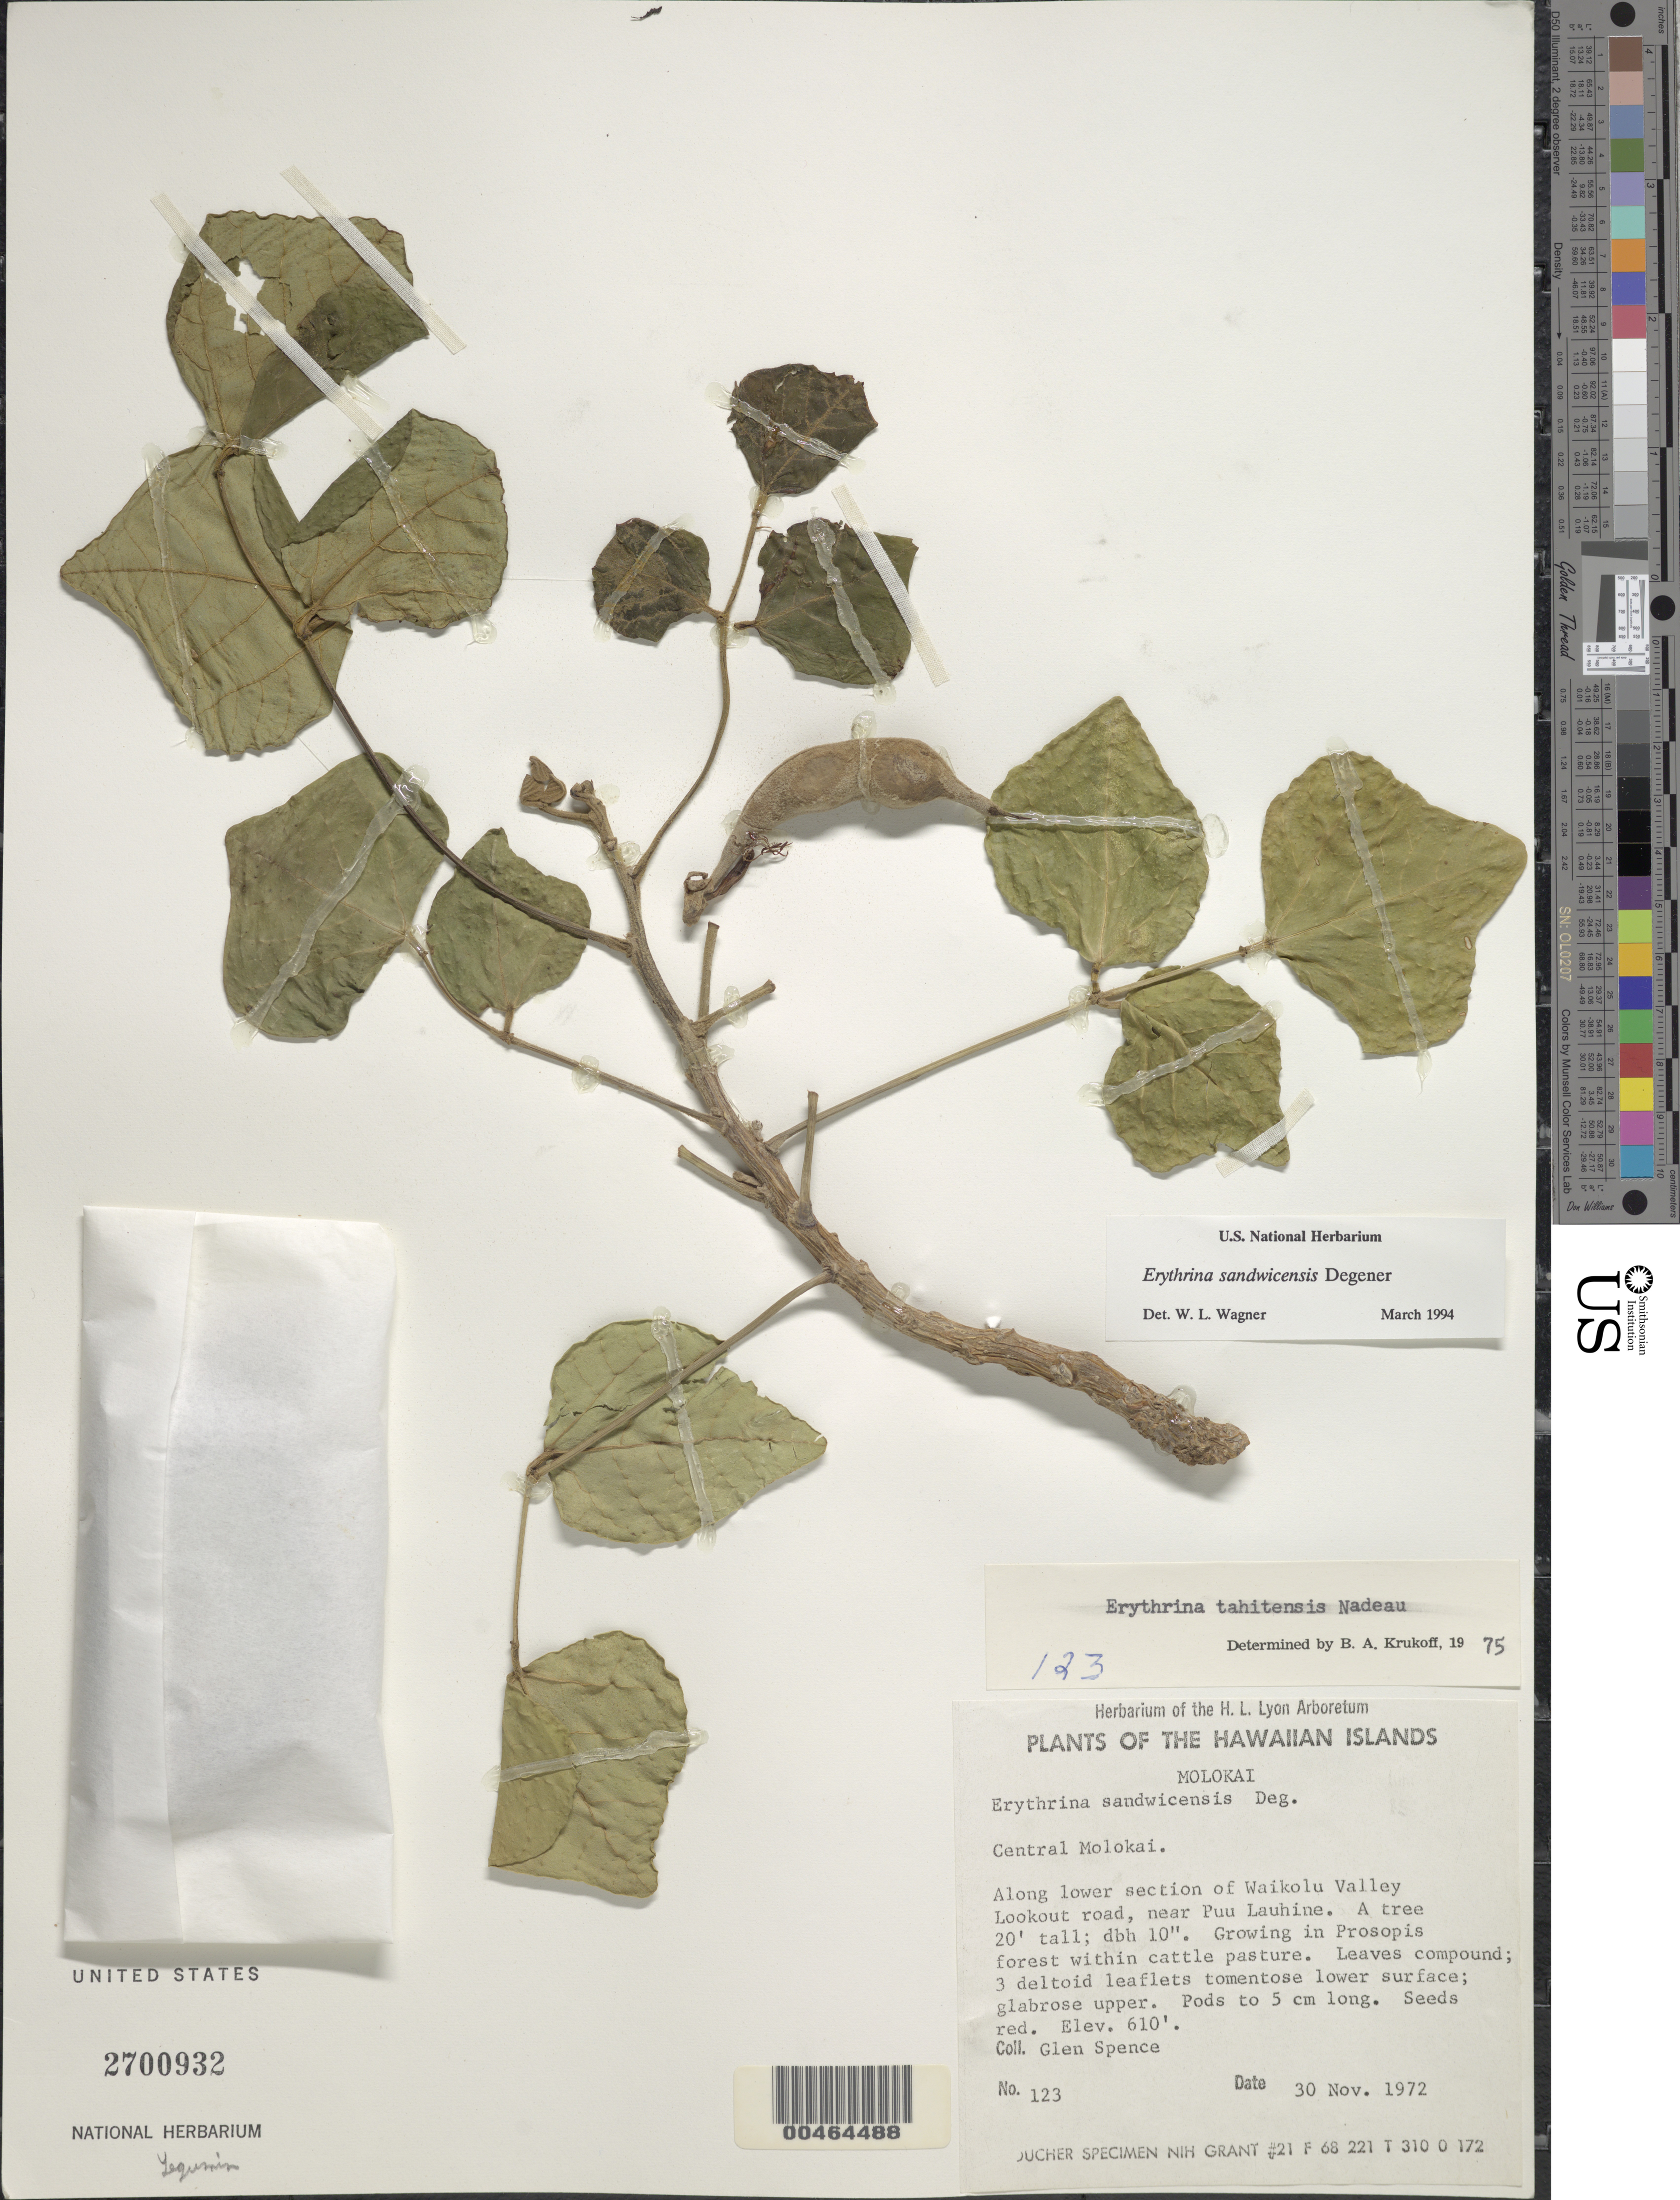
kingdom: Plantae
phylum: Tracheophyta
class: Magnoliopsida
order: Fabales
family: Fabaceae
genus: Erythrina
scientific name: Erythrina sandwicensis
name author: O. Deg.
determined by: Wagner, W. L., (BOT), Smithsonian Institution - National Museum of Natural History (UNITED STATES)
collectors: G. Spence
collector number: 123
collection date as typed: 30 Nov 1972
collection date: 1972-11-30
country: United States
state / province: Hawaii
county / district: Maui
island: Moloka'i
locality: Central Molokai: Along lower section of Waikolu Valley Lookout road, near Puu Lauhine.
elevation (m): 186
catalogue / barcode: US 2700932